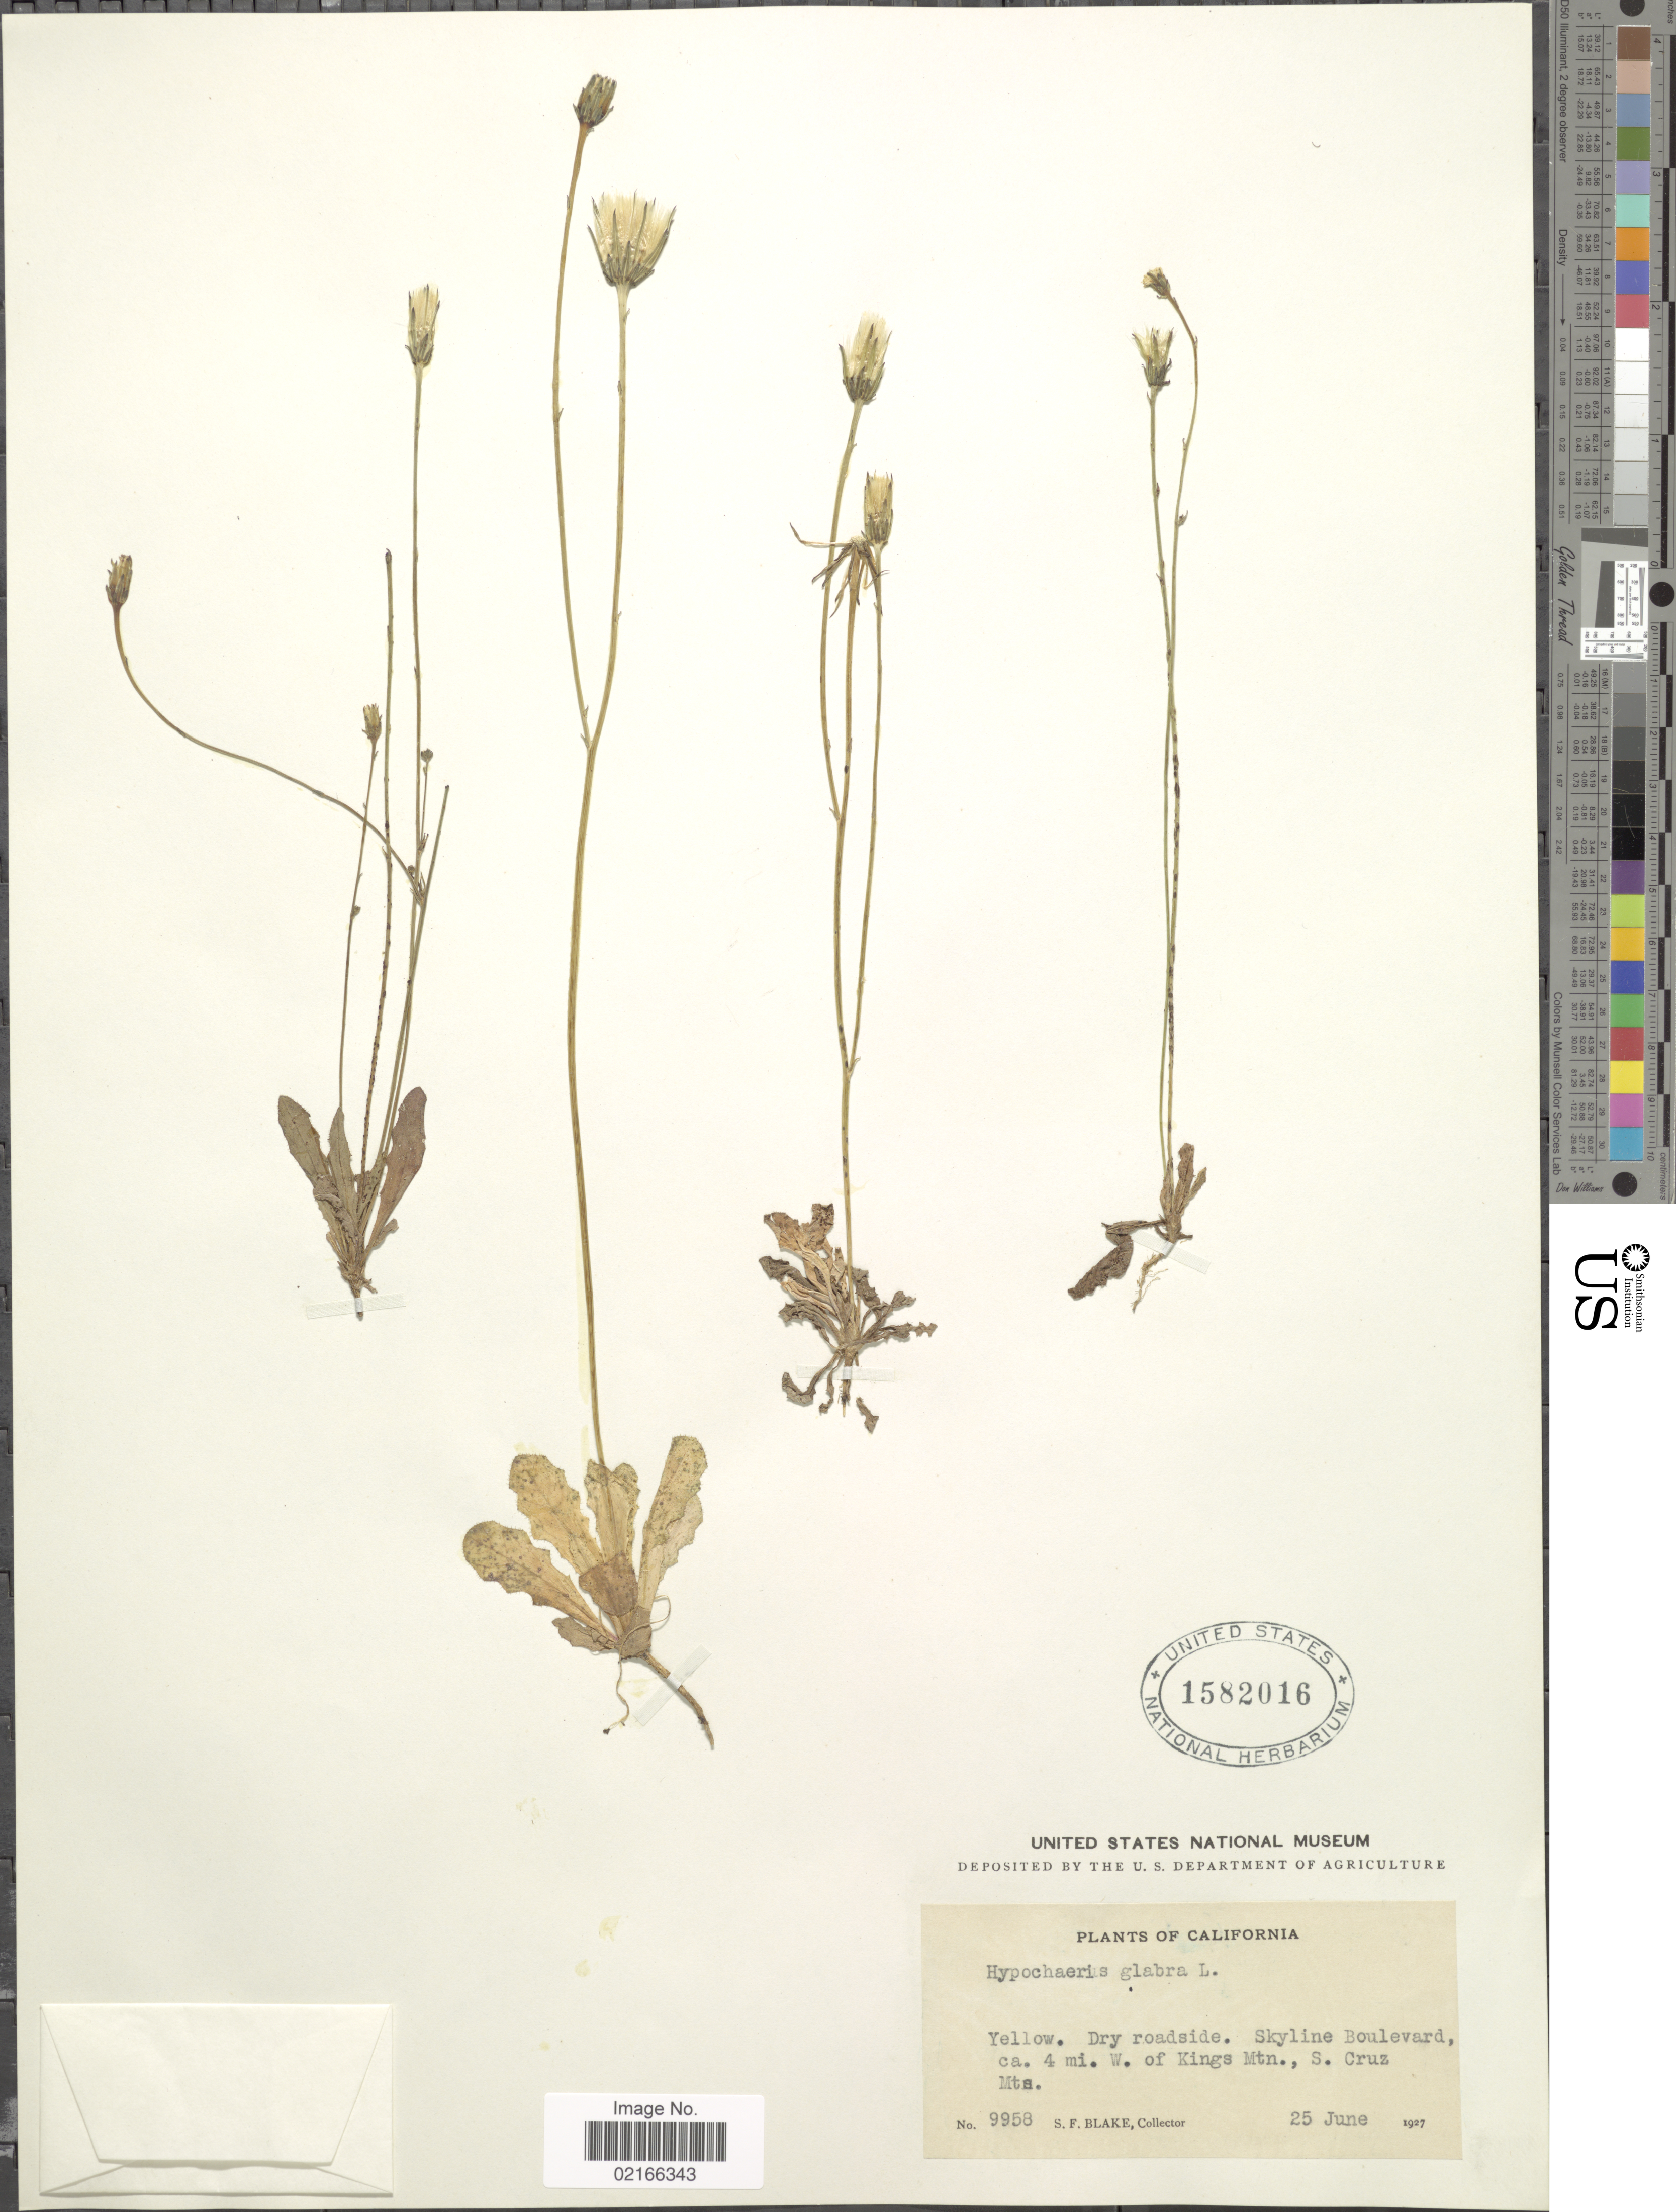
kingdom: Plantae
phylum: Tracheophyta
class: Magnoliopsida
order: Asterales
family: Asteraceae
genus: Hypochaeris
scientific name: Hypochaeris glabra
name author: L.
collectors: S. Blake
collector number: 9958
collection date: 1927-06-25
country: United States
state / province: California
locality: Skyline Boulevard, ca. 4 mi. W. of Kings Mtn., S. Cruz Mts.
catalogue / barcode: US 1582016